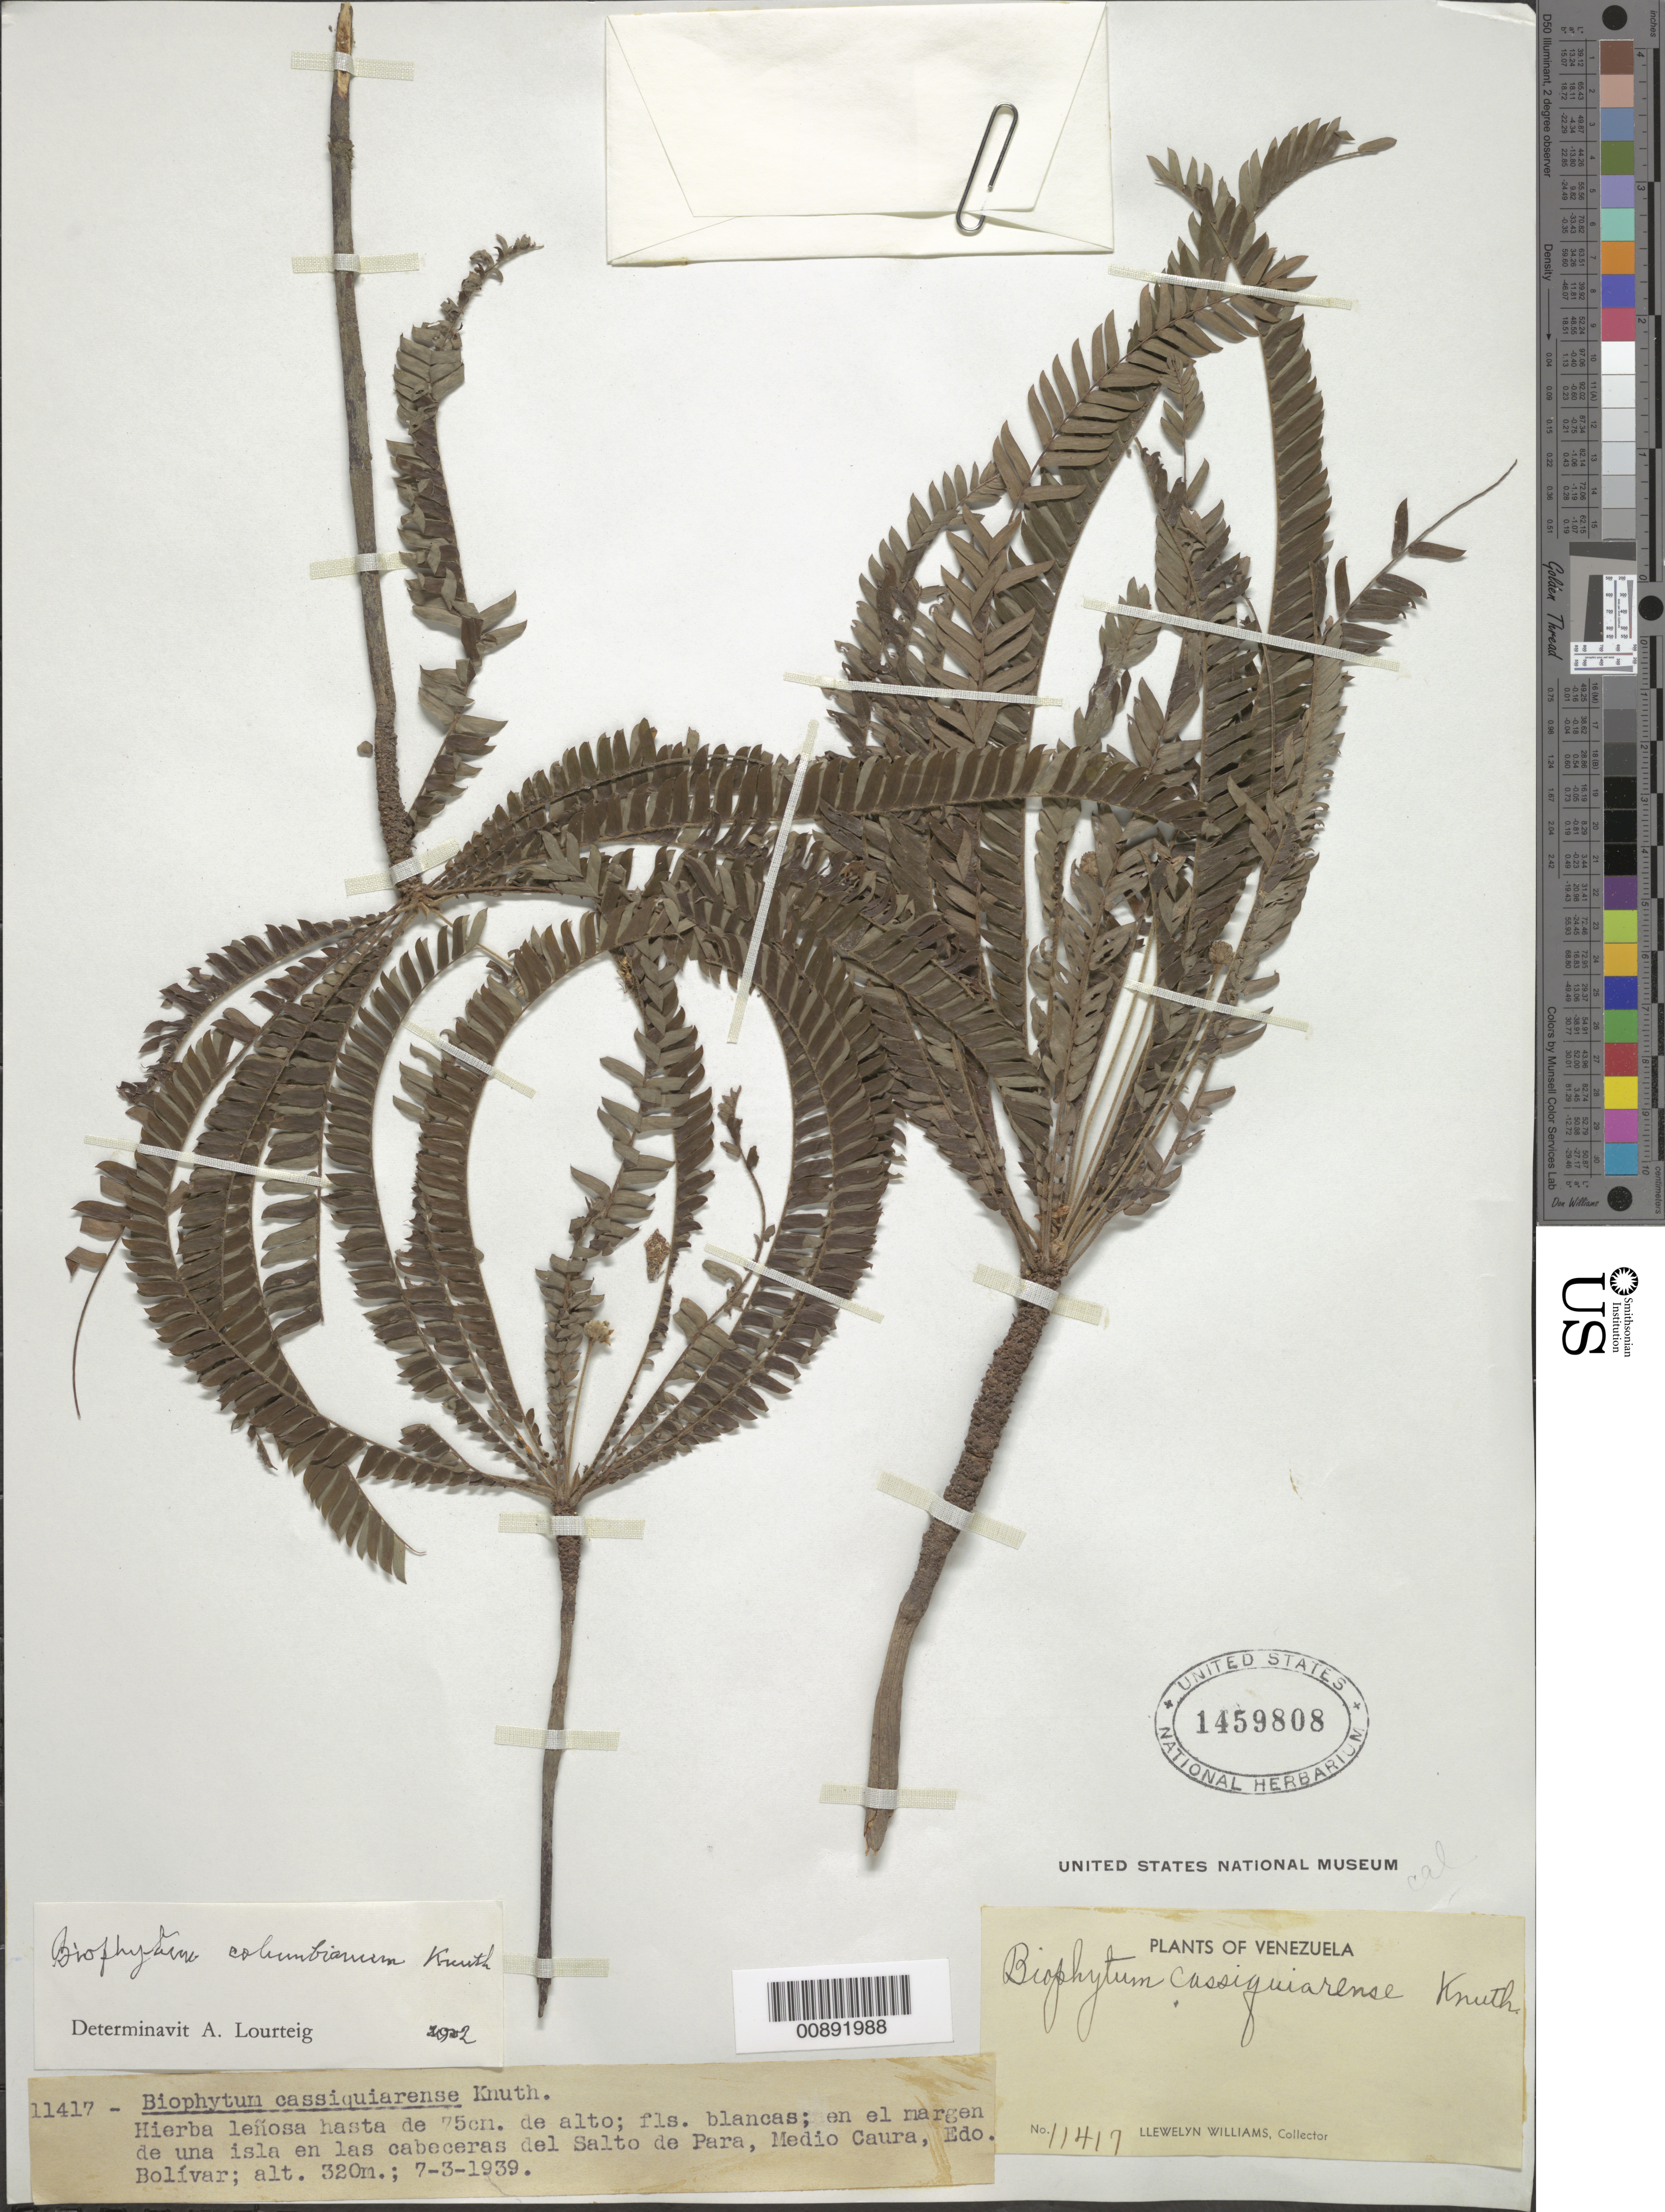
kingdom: Plantae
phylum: Tracheophyta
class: Magnoliopsida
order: Oxalidales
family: Oxalidaceae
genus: Biophytum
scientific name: Biophytum casiquiarense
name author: R. Knuth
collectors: Ll. Williams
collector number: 11417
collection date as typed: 7-Mar-39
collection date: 1939-03-07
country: Venezuela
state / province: Bolívar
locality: Salto de Para, Medio Caura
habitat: Margen de una isla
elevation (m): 320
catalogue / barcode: US 1459808